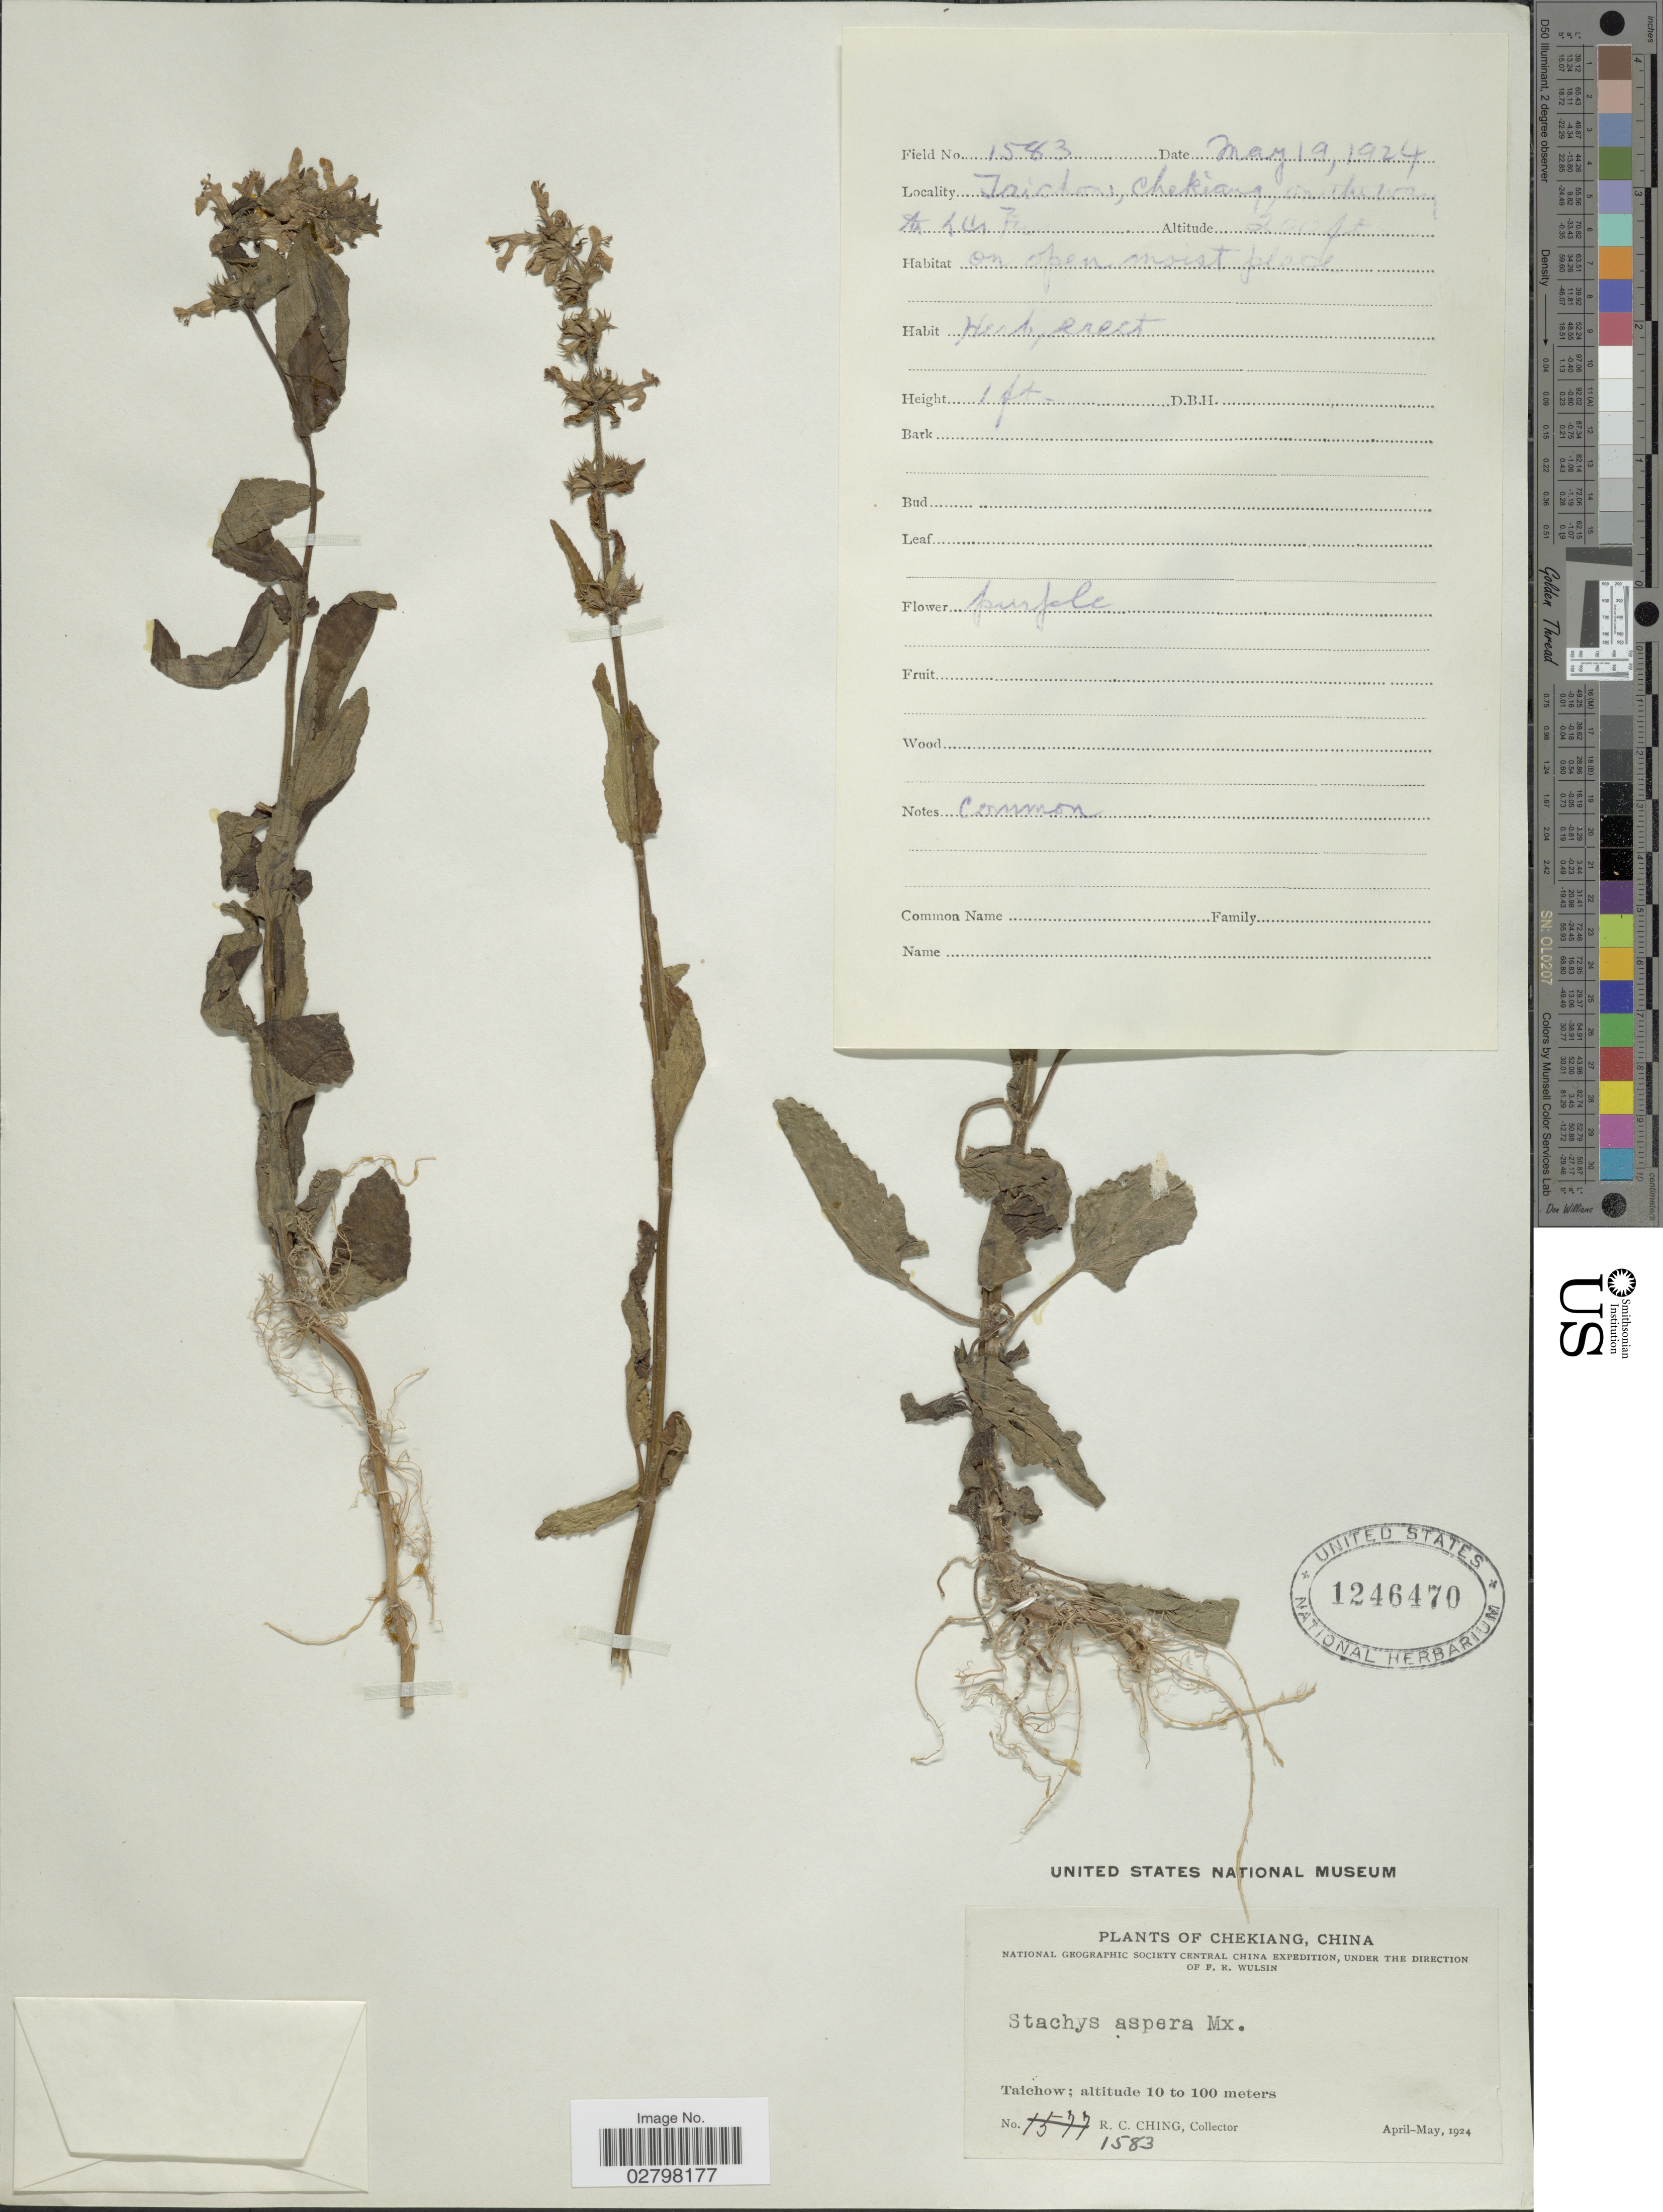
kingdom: Plantae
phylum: Tracheophyta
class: Magnoliopsida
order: Lamiales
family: Lamiaceae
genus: Stachys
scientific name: Stachys aspera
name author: Michx.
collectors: R. C. Ching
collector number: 1583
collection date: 1924-05-19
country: China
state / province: Zhejiang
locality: Taichow, Chongqing.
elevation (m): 61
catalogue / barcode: US 1246470